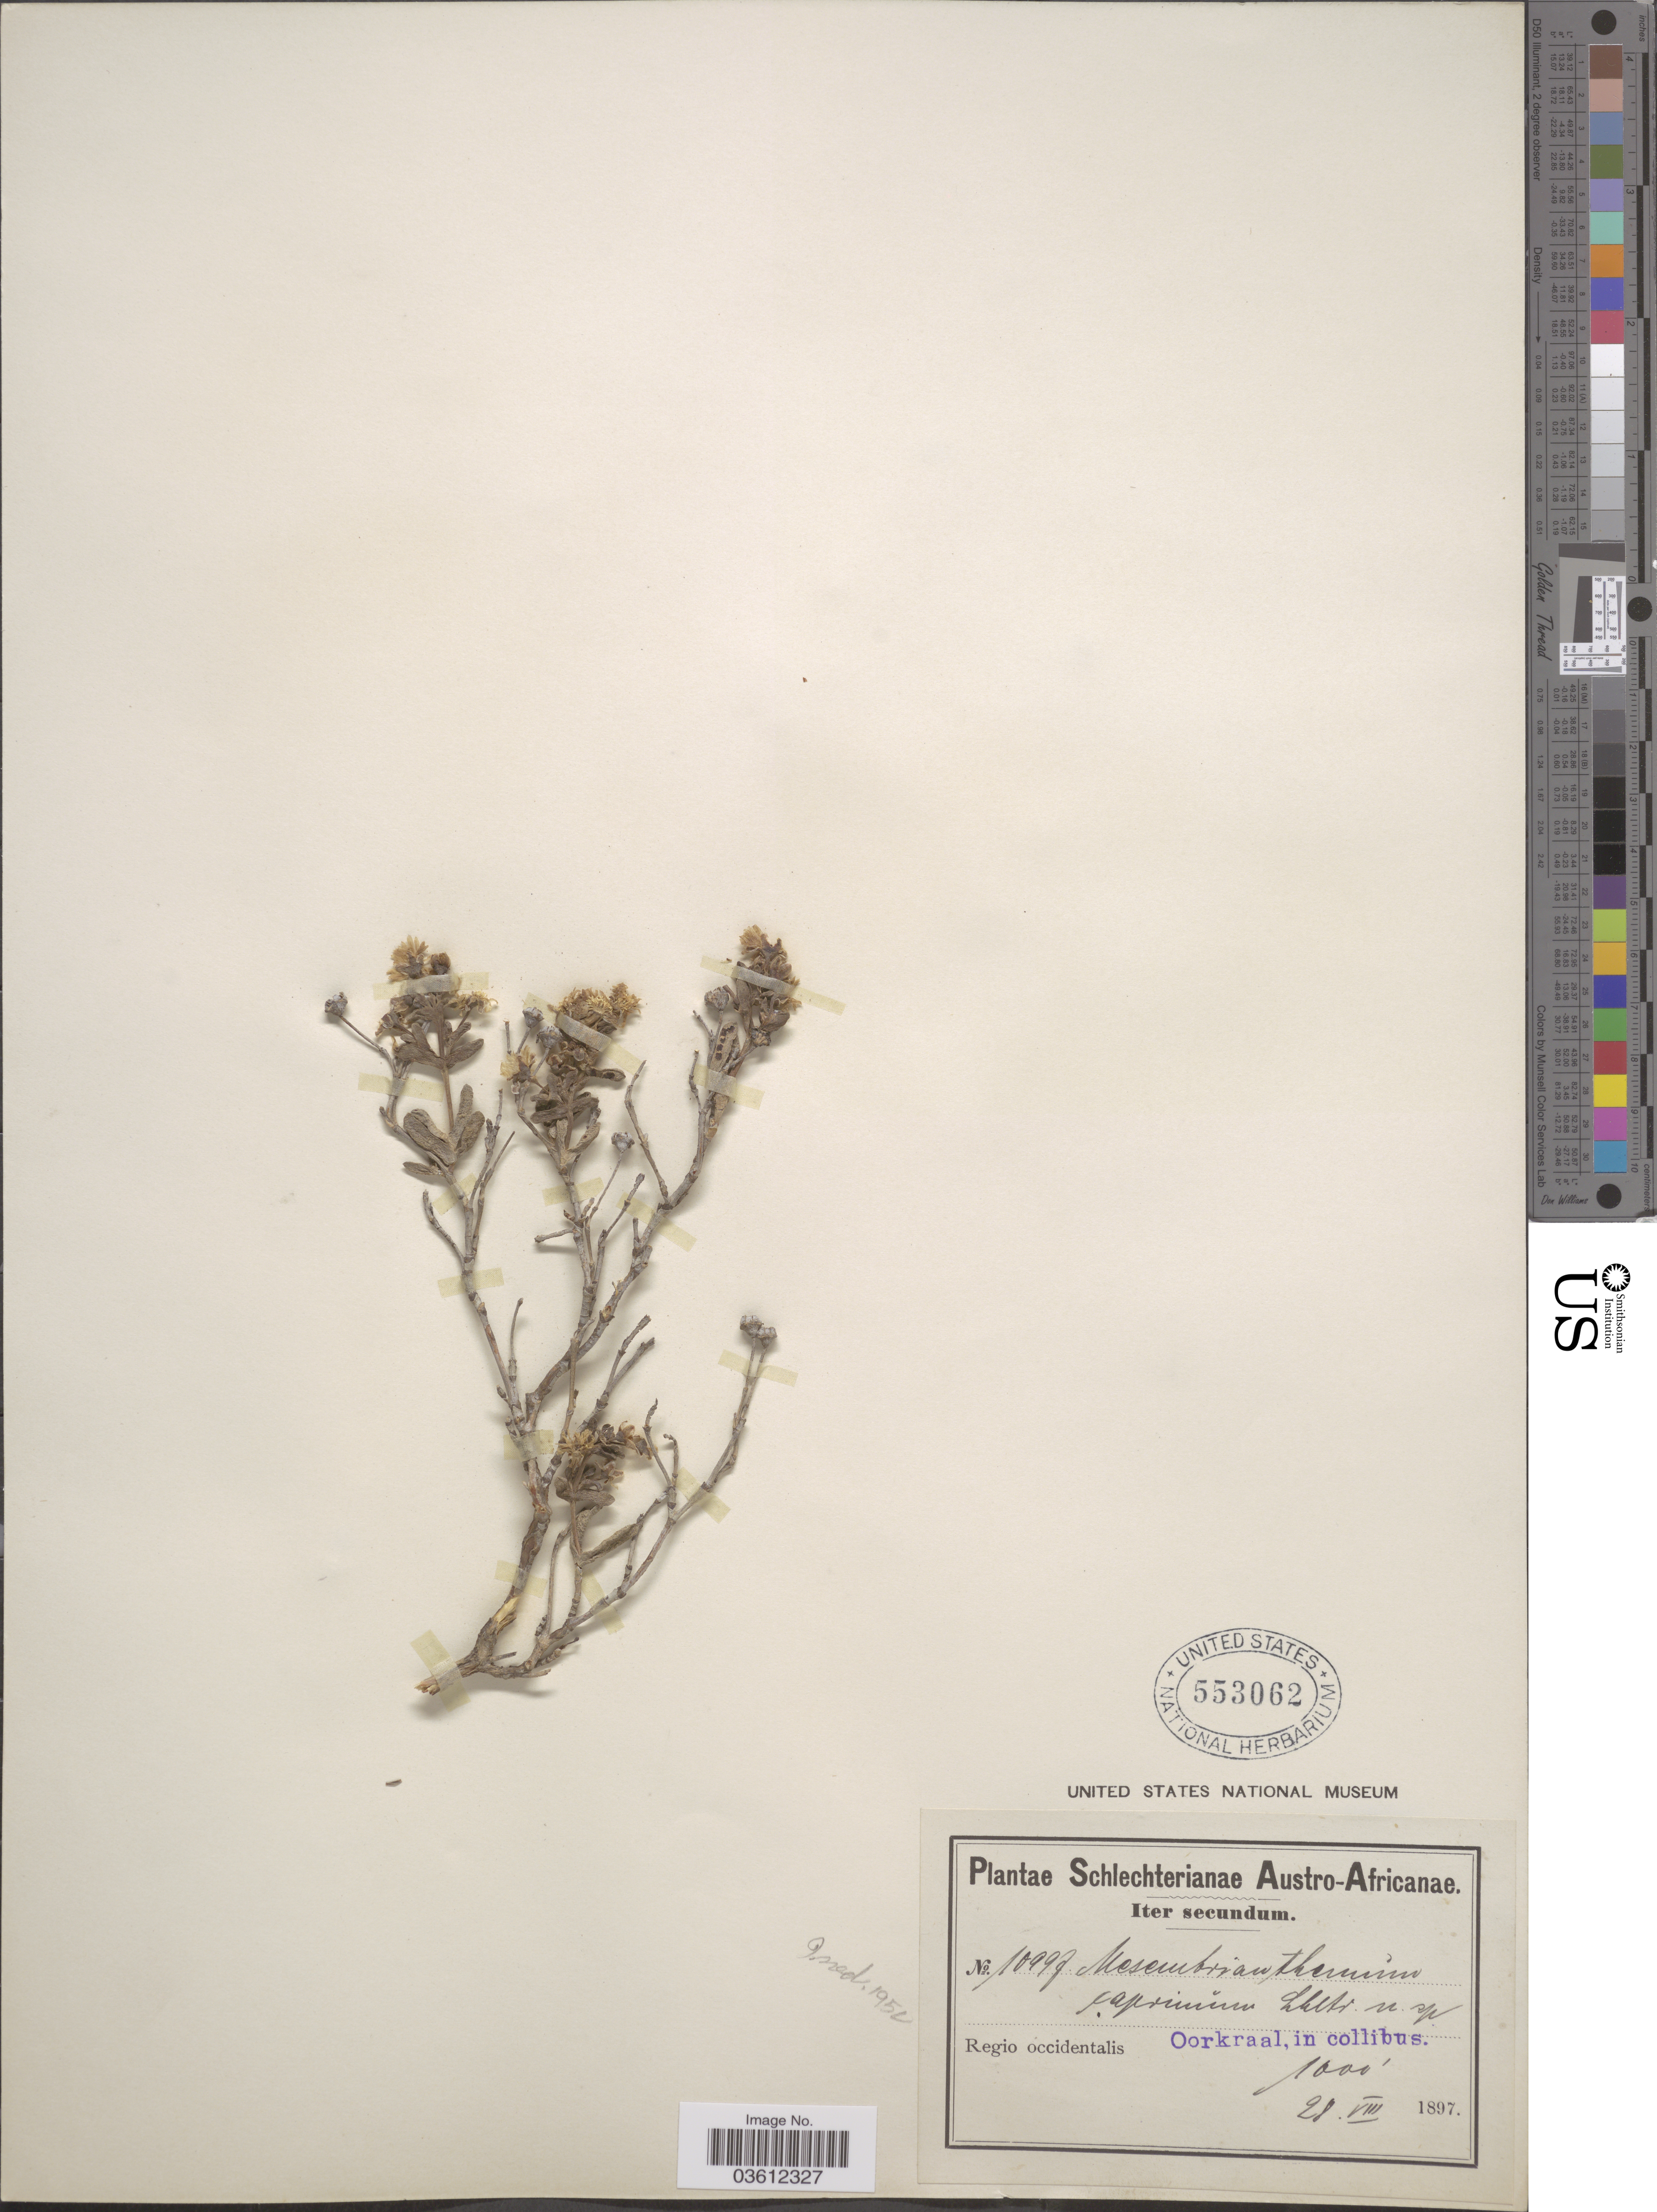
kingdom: Plantae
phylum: Tracheophyta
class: Magnoliopsida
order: Caryophyllales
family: Aizoaceae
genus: Mesembryanthemum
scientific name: Mesembryanthemum sp.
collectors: Schlechter, --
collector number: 10997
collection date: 1897-08-28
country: South Africa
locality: Austro-Africanae. Regio occidentalis Oorkraal, in collibus.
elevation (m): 305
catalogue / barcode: US 553062